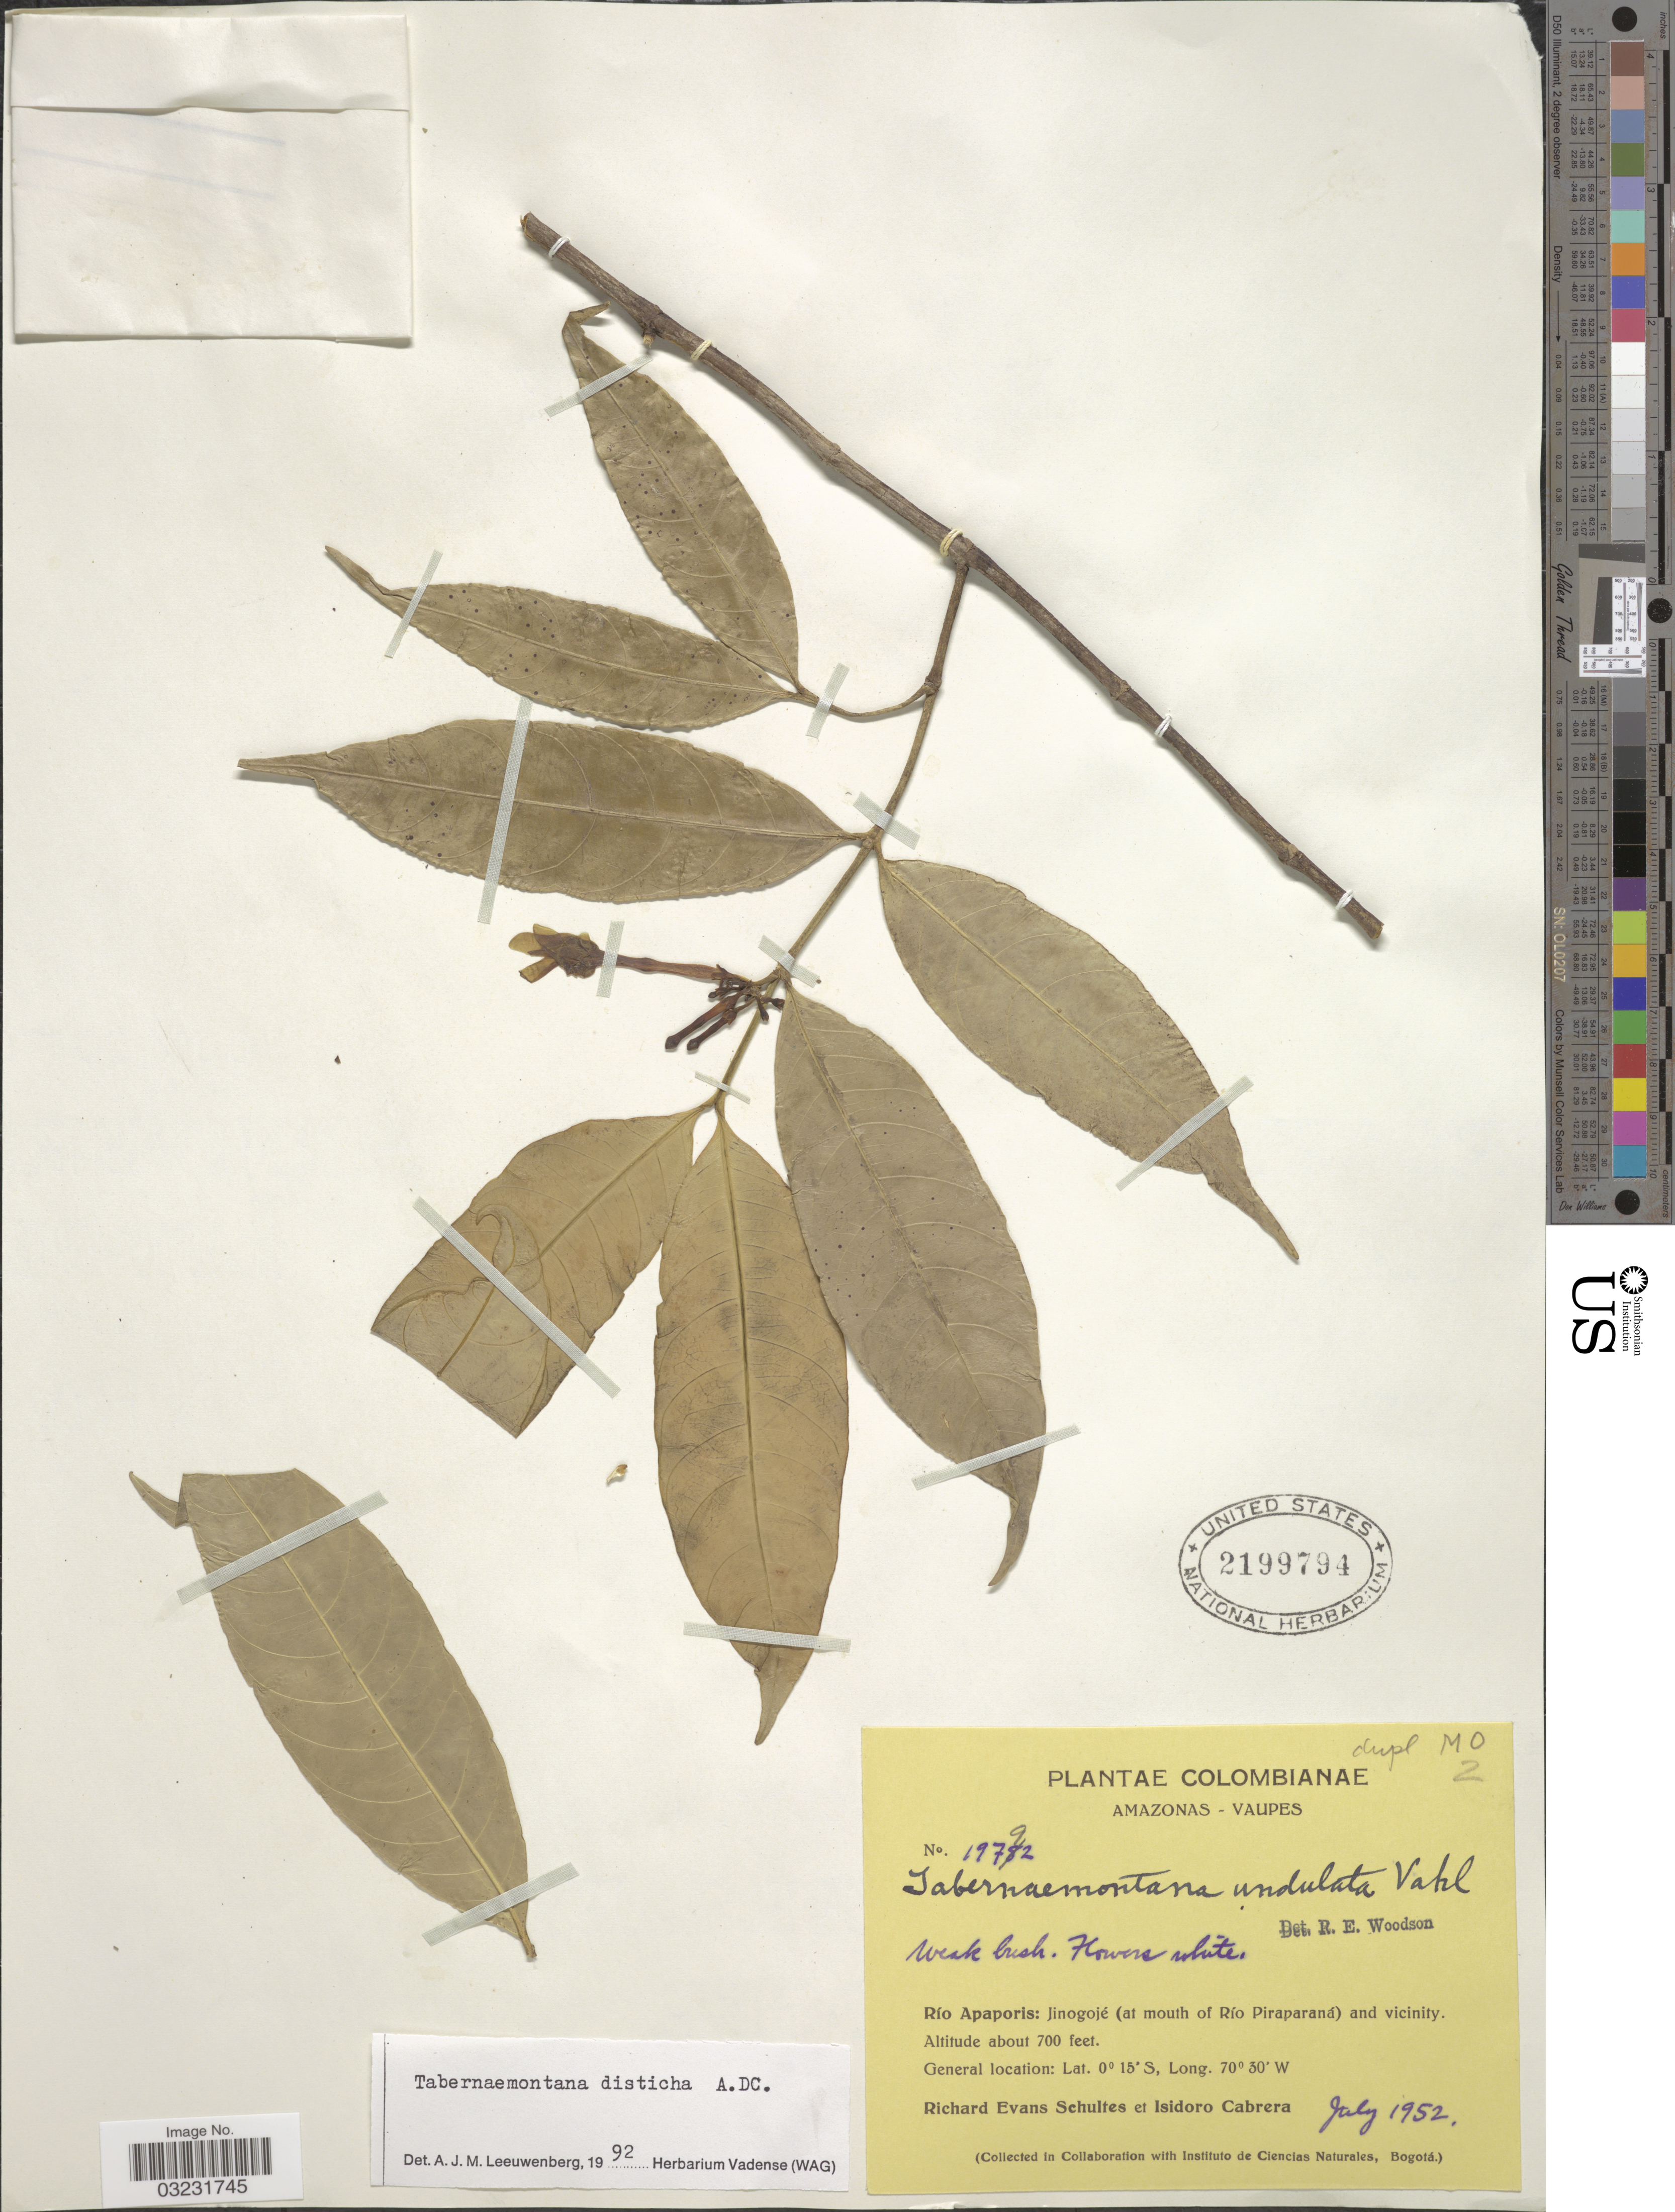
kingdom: Plantae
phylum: Tracheophyta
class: Magnoliopsida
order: Gentianales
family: Apocynaceae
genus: Tabernaemontana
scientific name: Tabernaemontana disticha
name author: A. DC.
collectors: R. E. Schultes & I. Cabrera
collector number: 19792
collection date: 1952-07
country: Colombia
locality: Colombianae. Amazonas - Vaupes. Río Apaporis: Jinogojé (at mouth of Río Piraparaná) and vicinity.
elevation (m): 213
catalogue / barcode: US 2199794